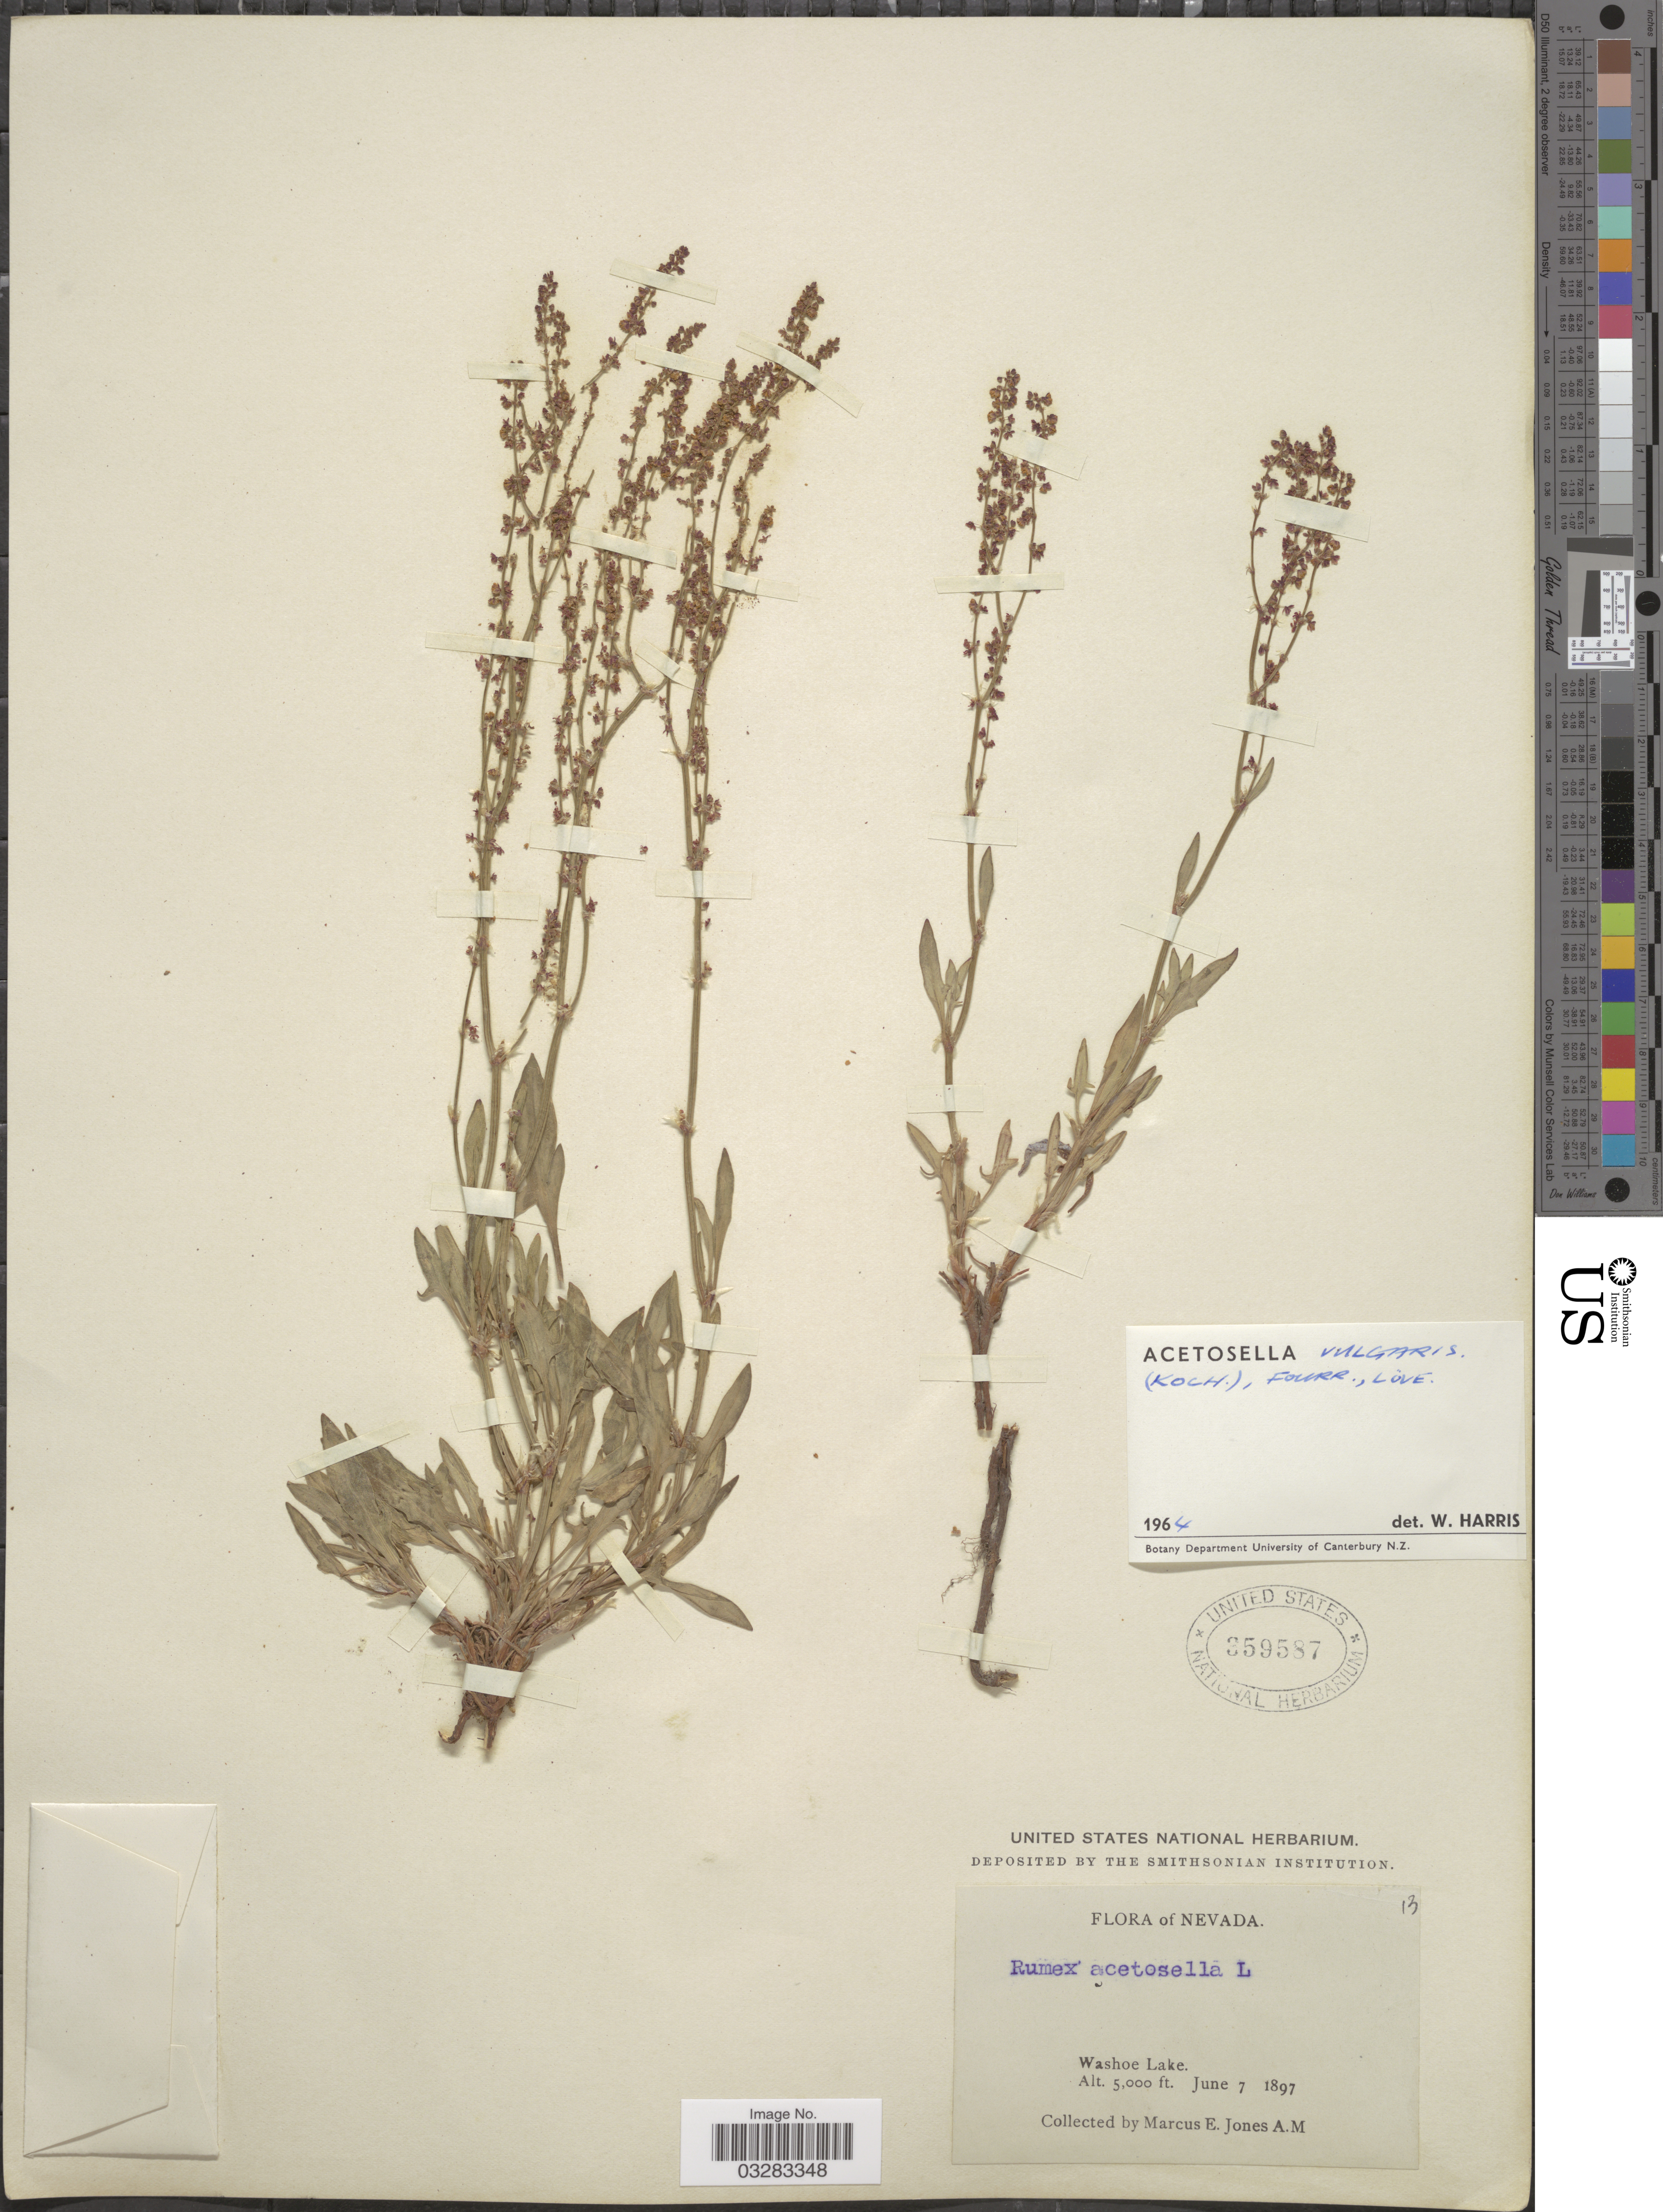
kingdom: Plantae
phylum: Tracheophyta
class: Magnoliopsida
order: Caryophyllales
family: Polygonaceae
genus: Rumex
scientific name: Rumex acetosella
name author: L.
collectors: M. E. Jones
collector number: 13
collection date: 1897-06-07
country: United States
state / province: Nevada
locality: Washoe Lake.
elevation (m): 1524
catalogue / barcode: US 359587